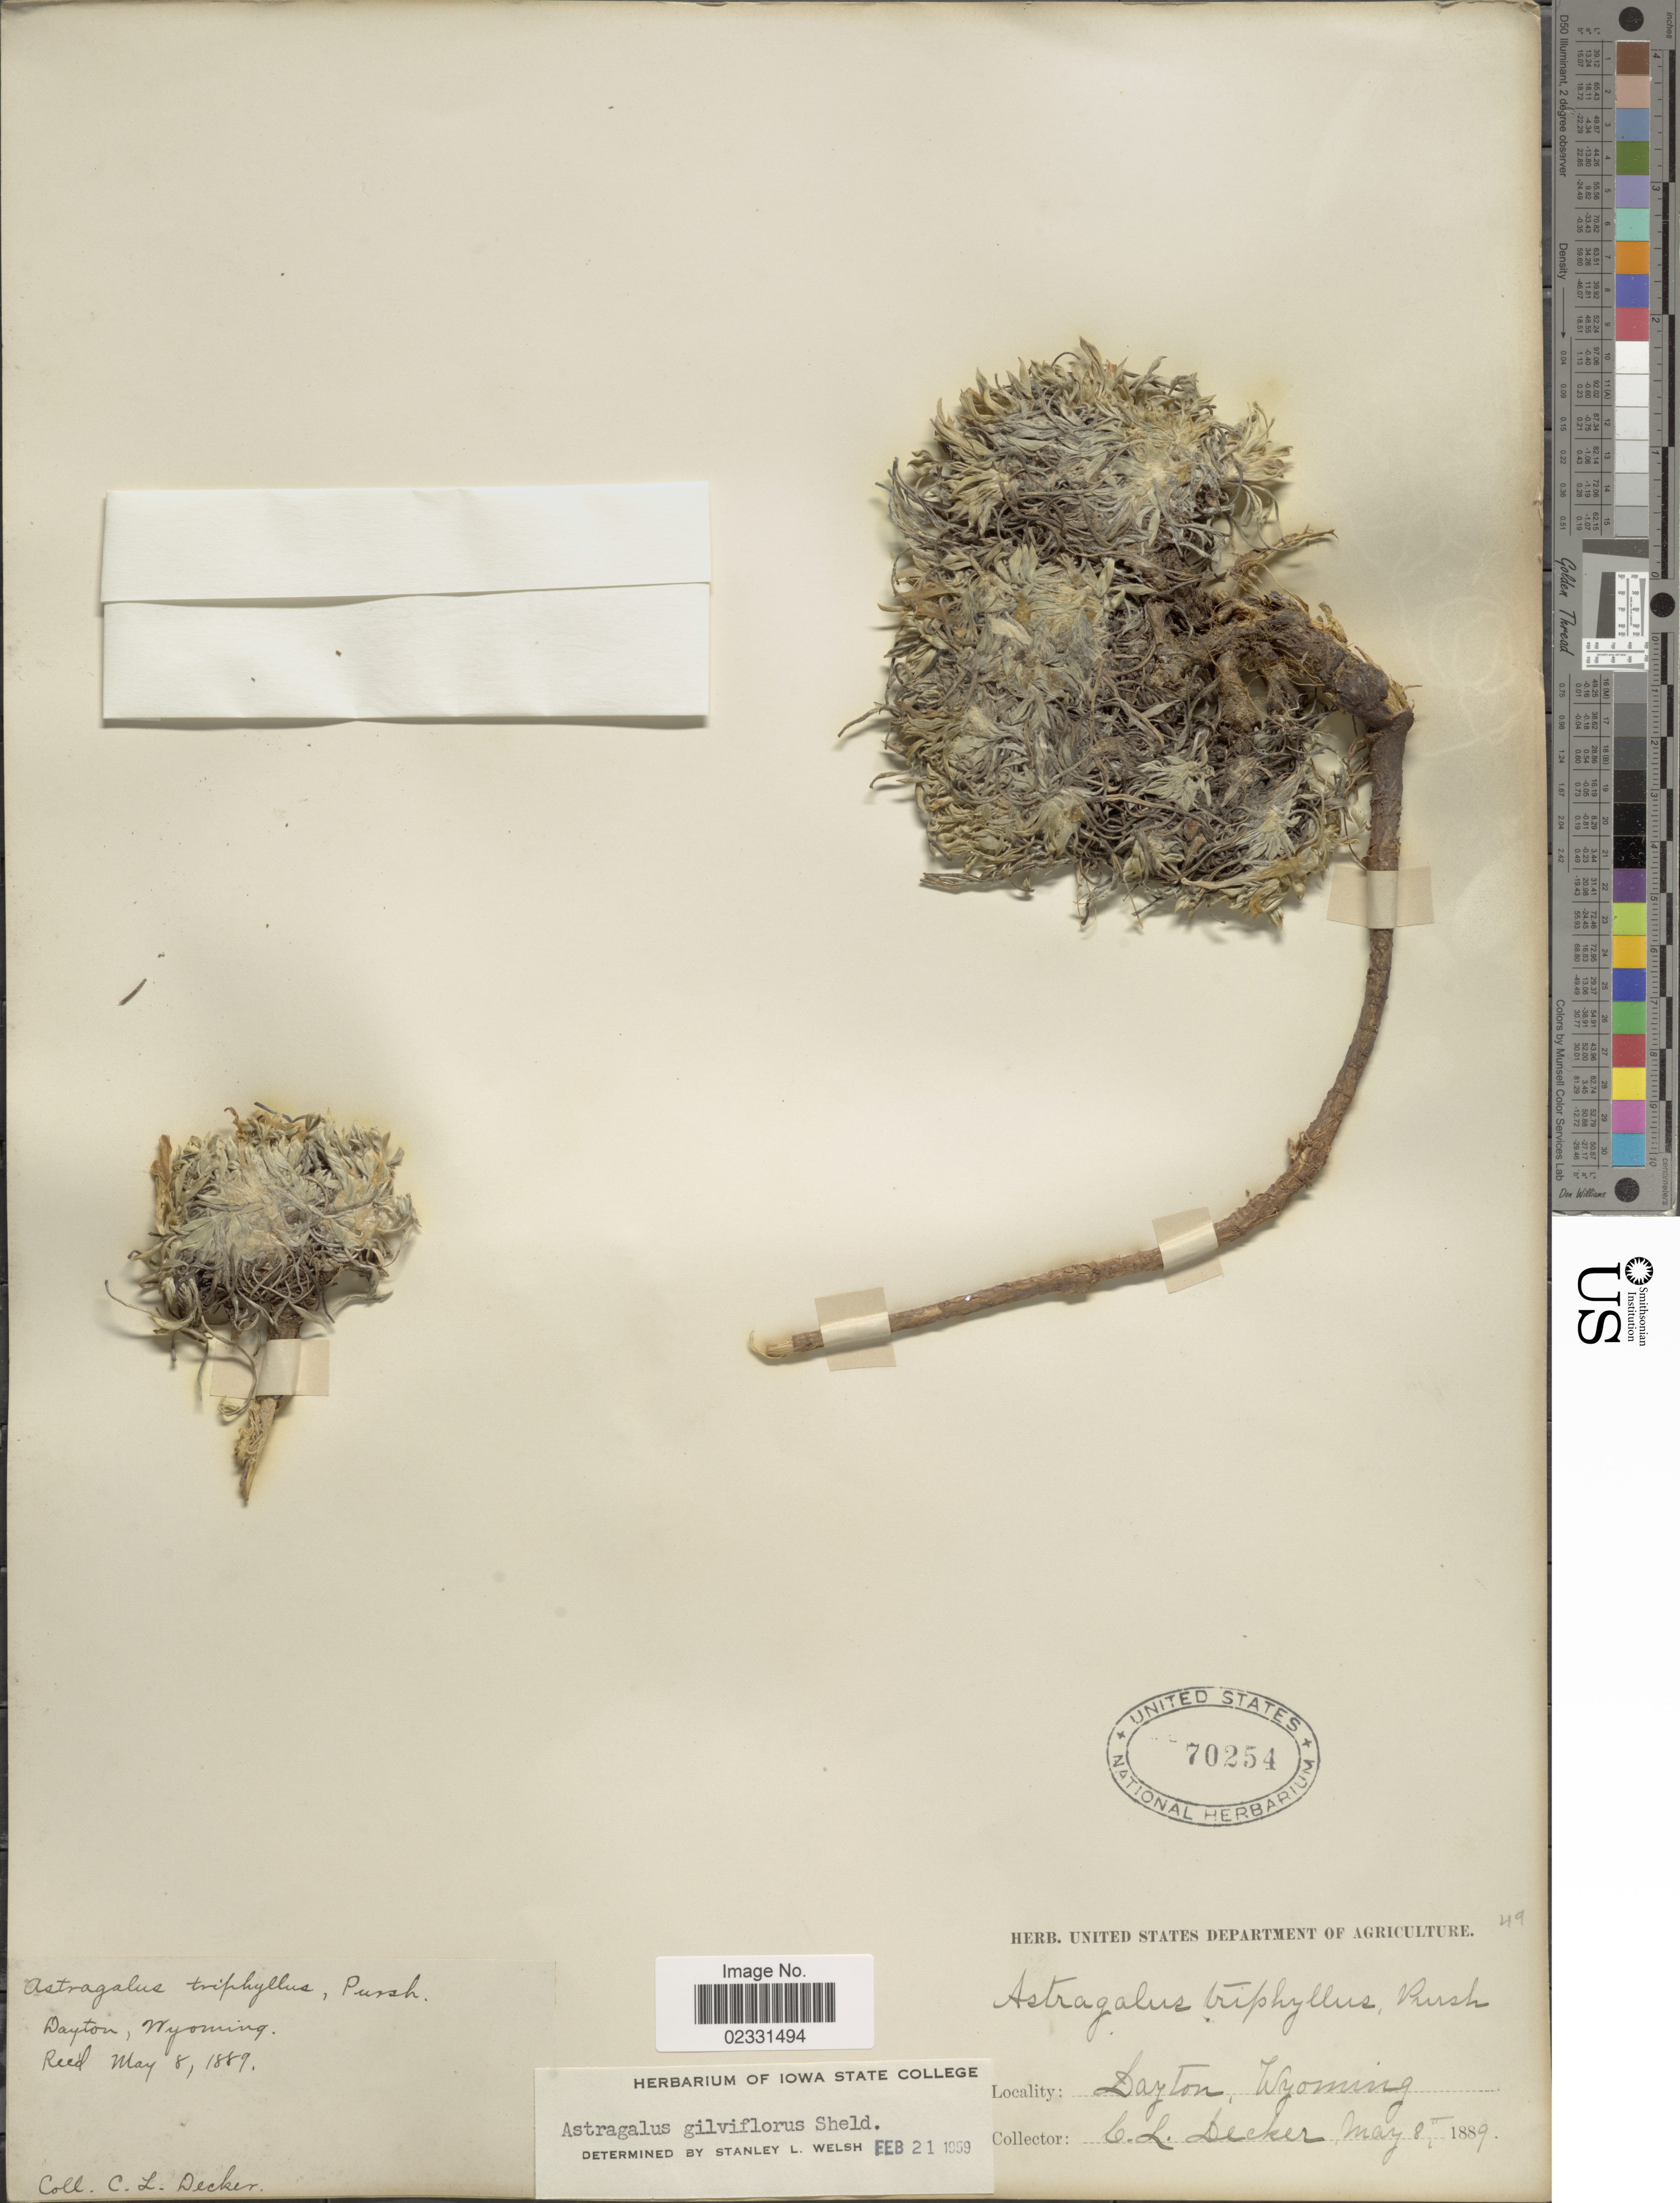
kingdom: Plantae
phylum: Tracheophyta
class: Magnoliopsida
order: Fabales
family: Fabaceae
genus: Astragalus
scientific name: Astragalus gilviflorus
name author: E. Sheld.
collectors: C. Decker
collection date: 1889-05-08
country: United States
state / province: Wyoming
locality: Dayton, Wyoming, Reed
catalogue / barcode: US 70254